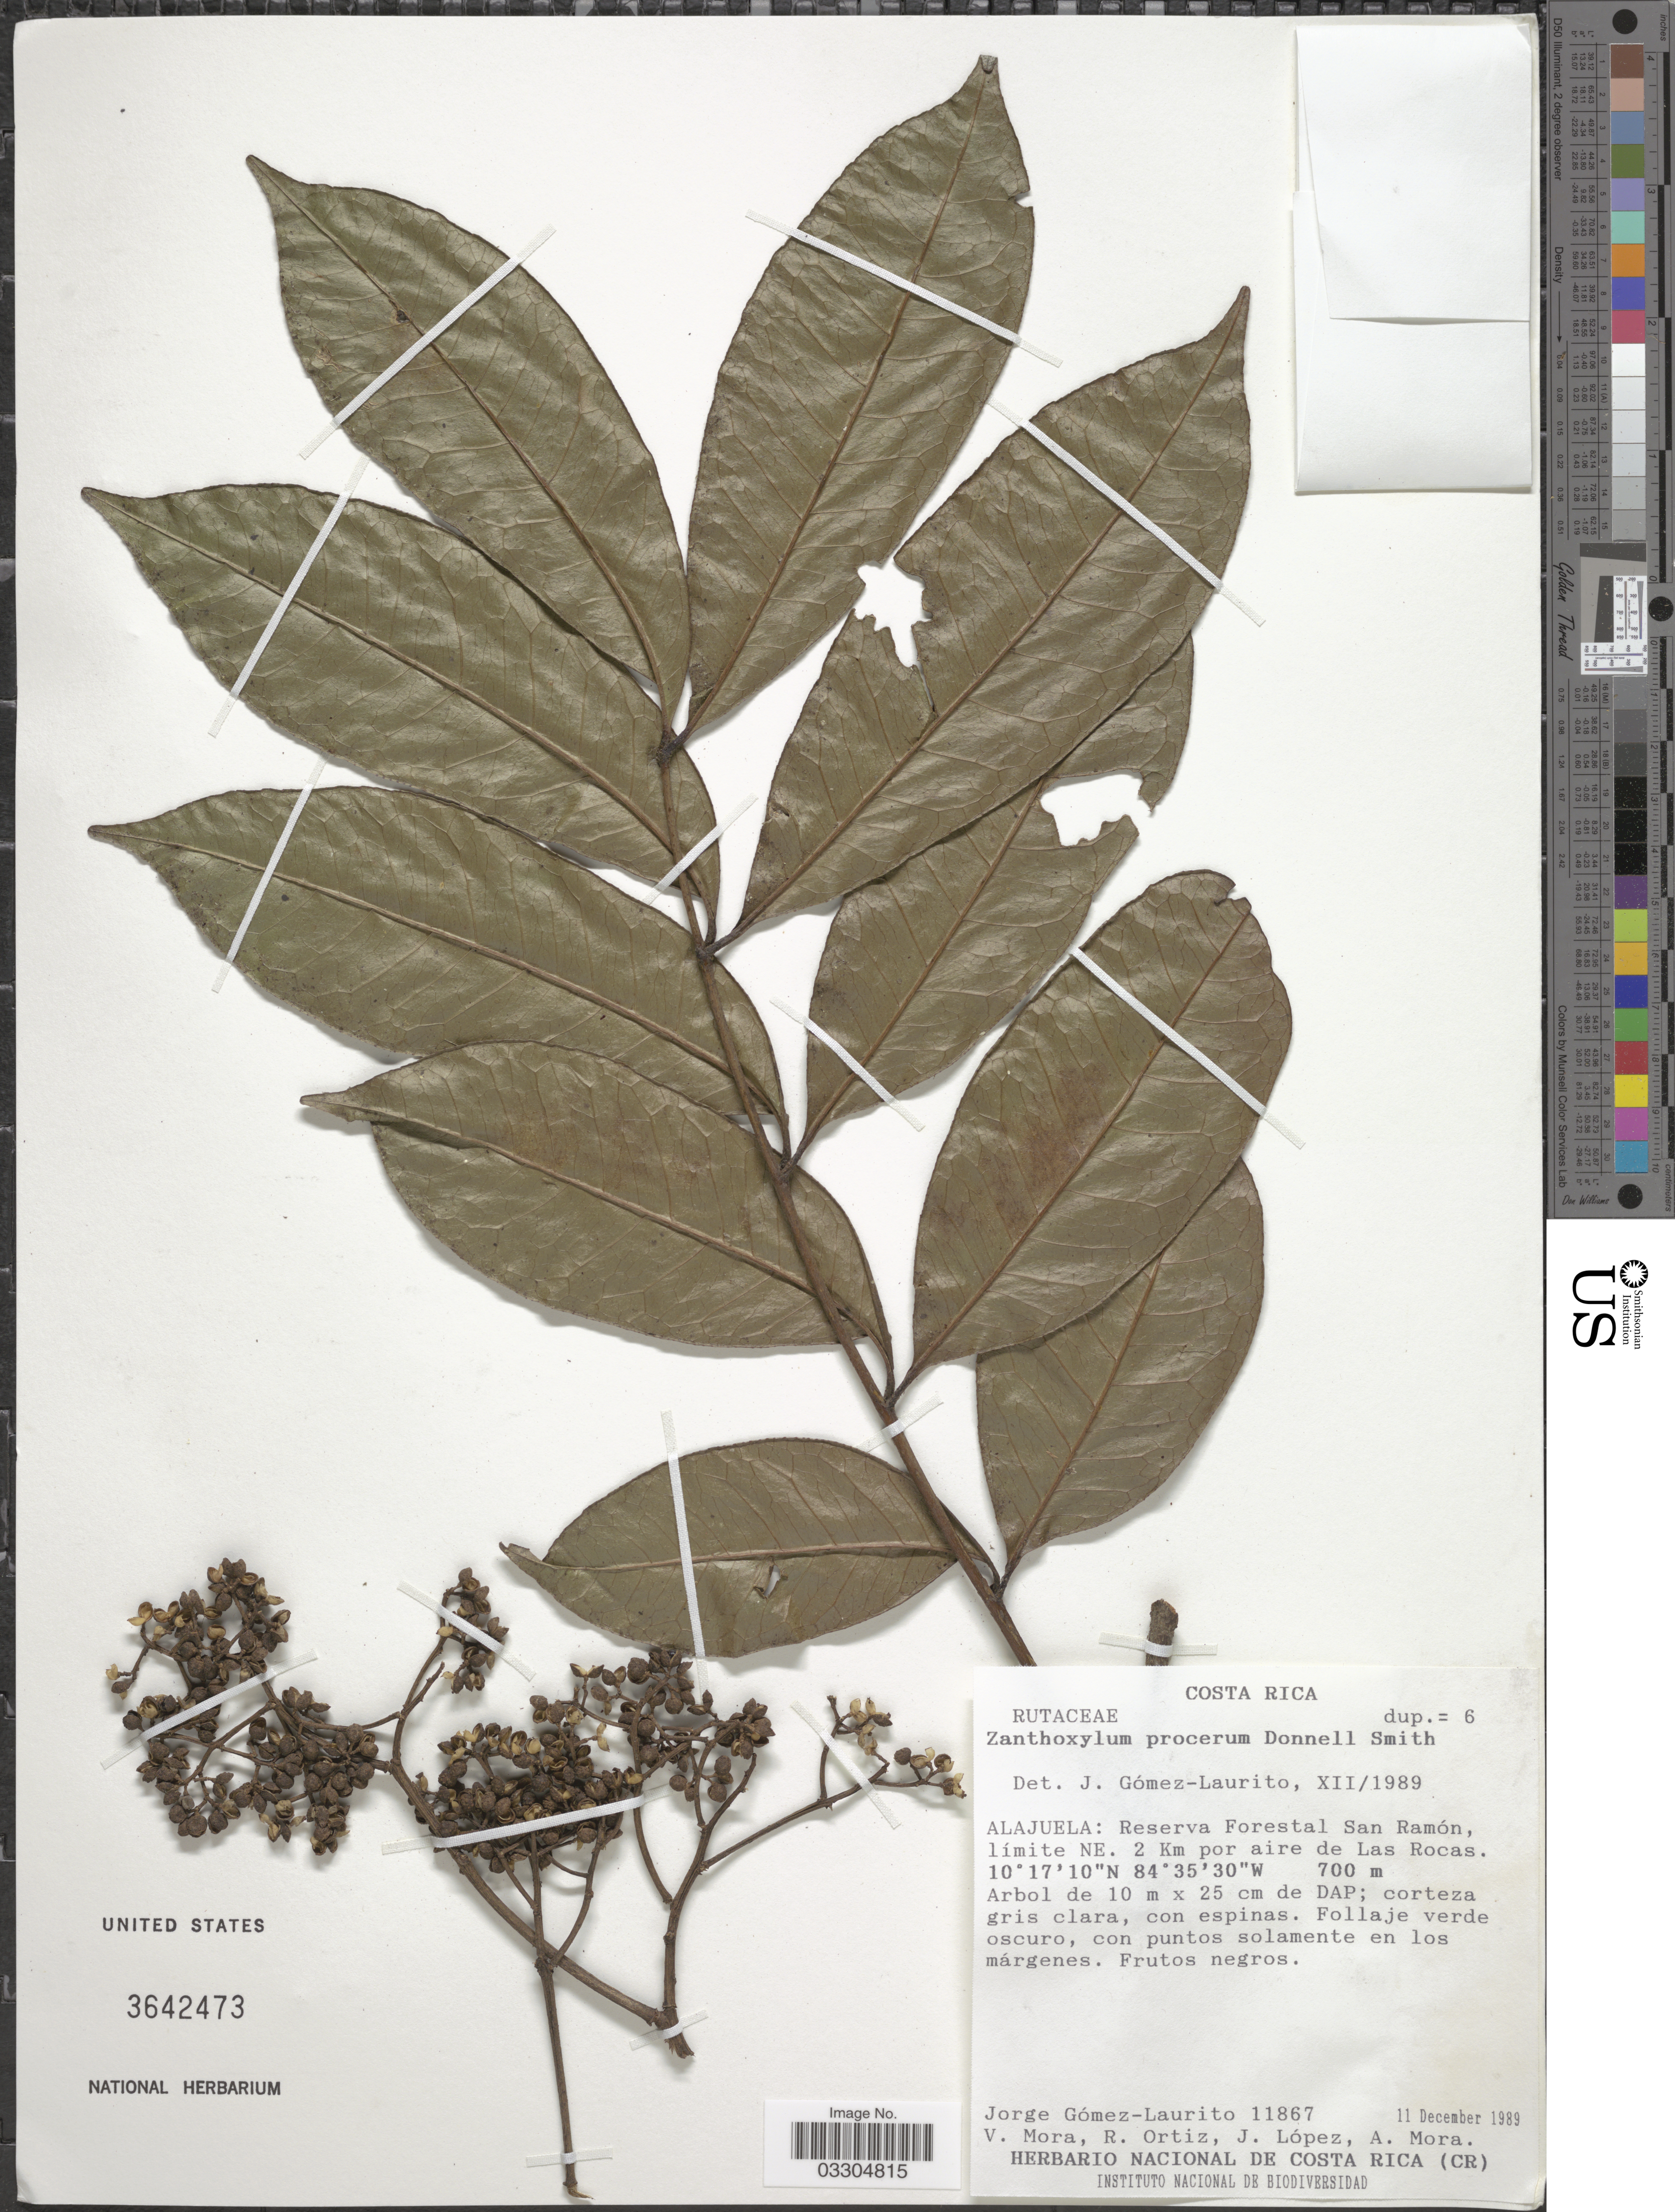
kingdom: Plantae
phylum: Tracheophyta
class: Magnoliopsida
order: Sapindales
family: Rutaceae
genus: Zanthoxylum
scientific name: Zanthoxylum procerum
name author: Donn. Sm.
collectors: J. A. Gómez-Laurito, V. Mora, R. Ortiz, J. Lopez & A. Mora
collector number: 11867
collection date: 1989-12-11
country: Costa Rica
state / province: Alajuela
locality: Reserva Forestal San Ramón, límite NE. 2 Km por aire de Las Rocas.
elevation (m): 700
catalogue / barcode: US 3642473